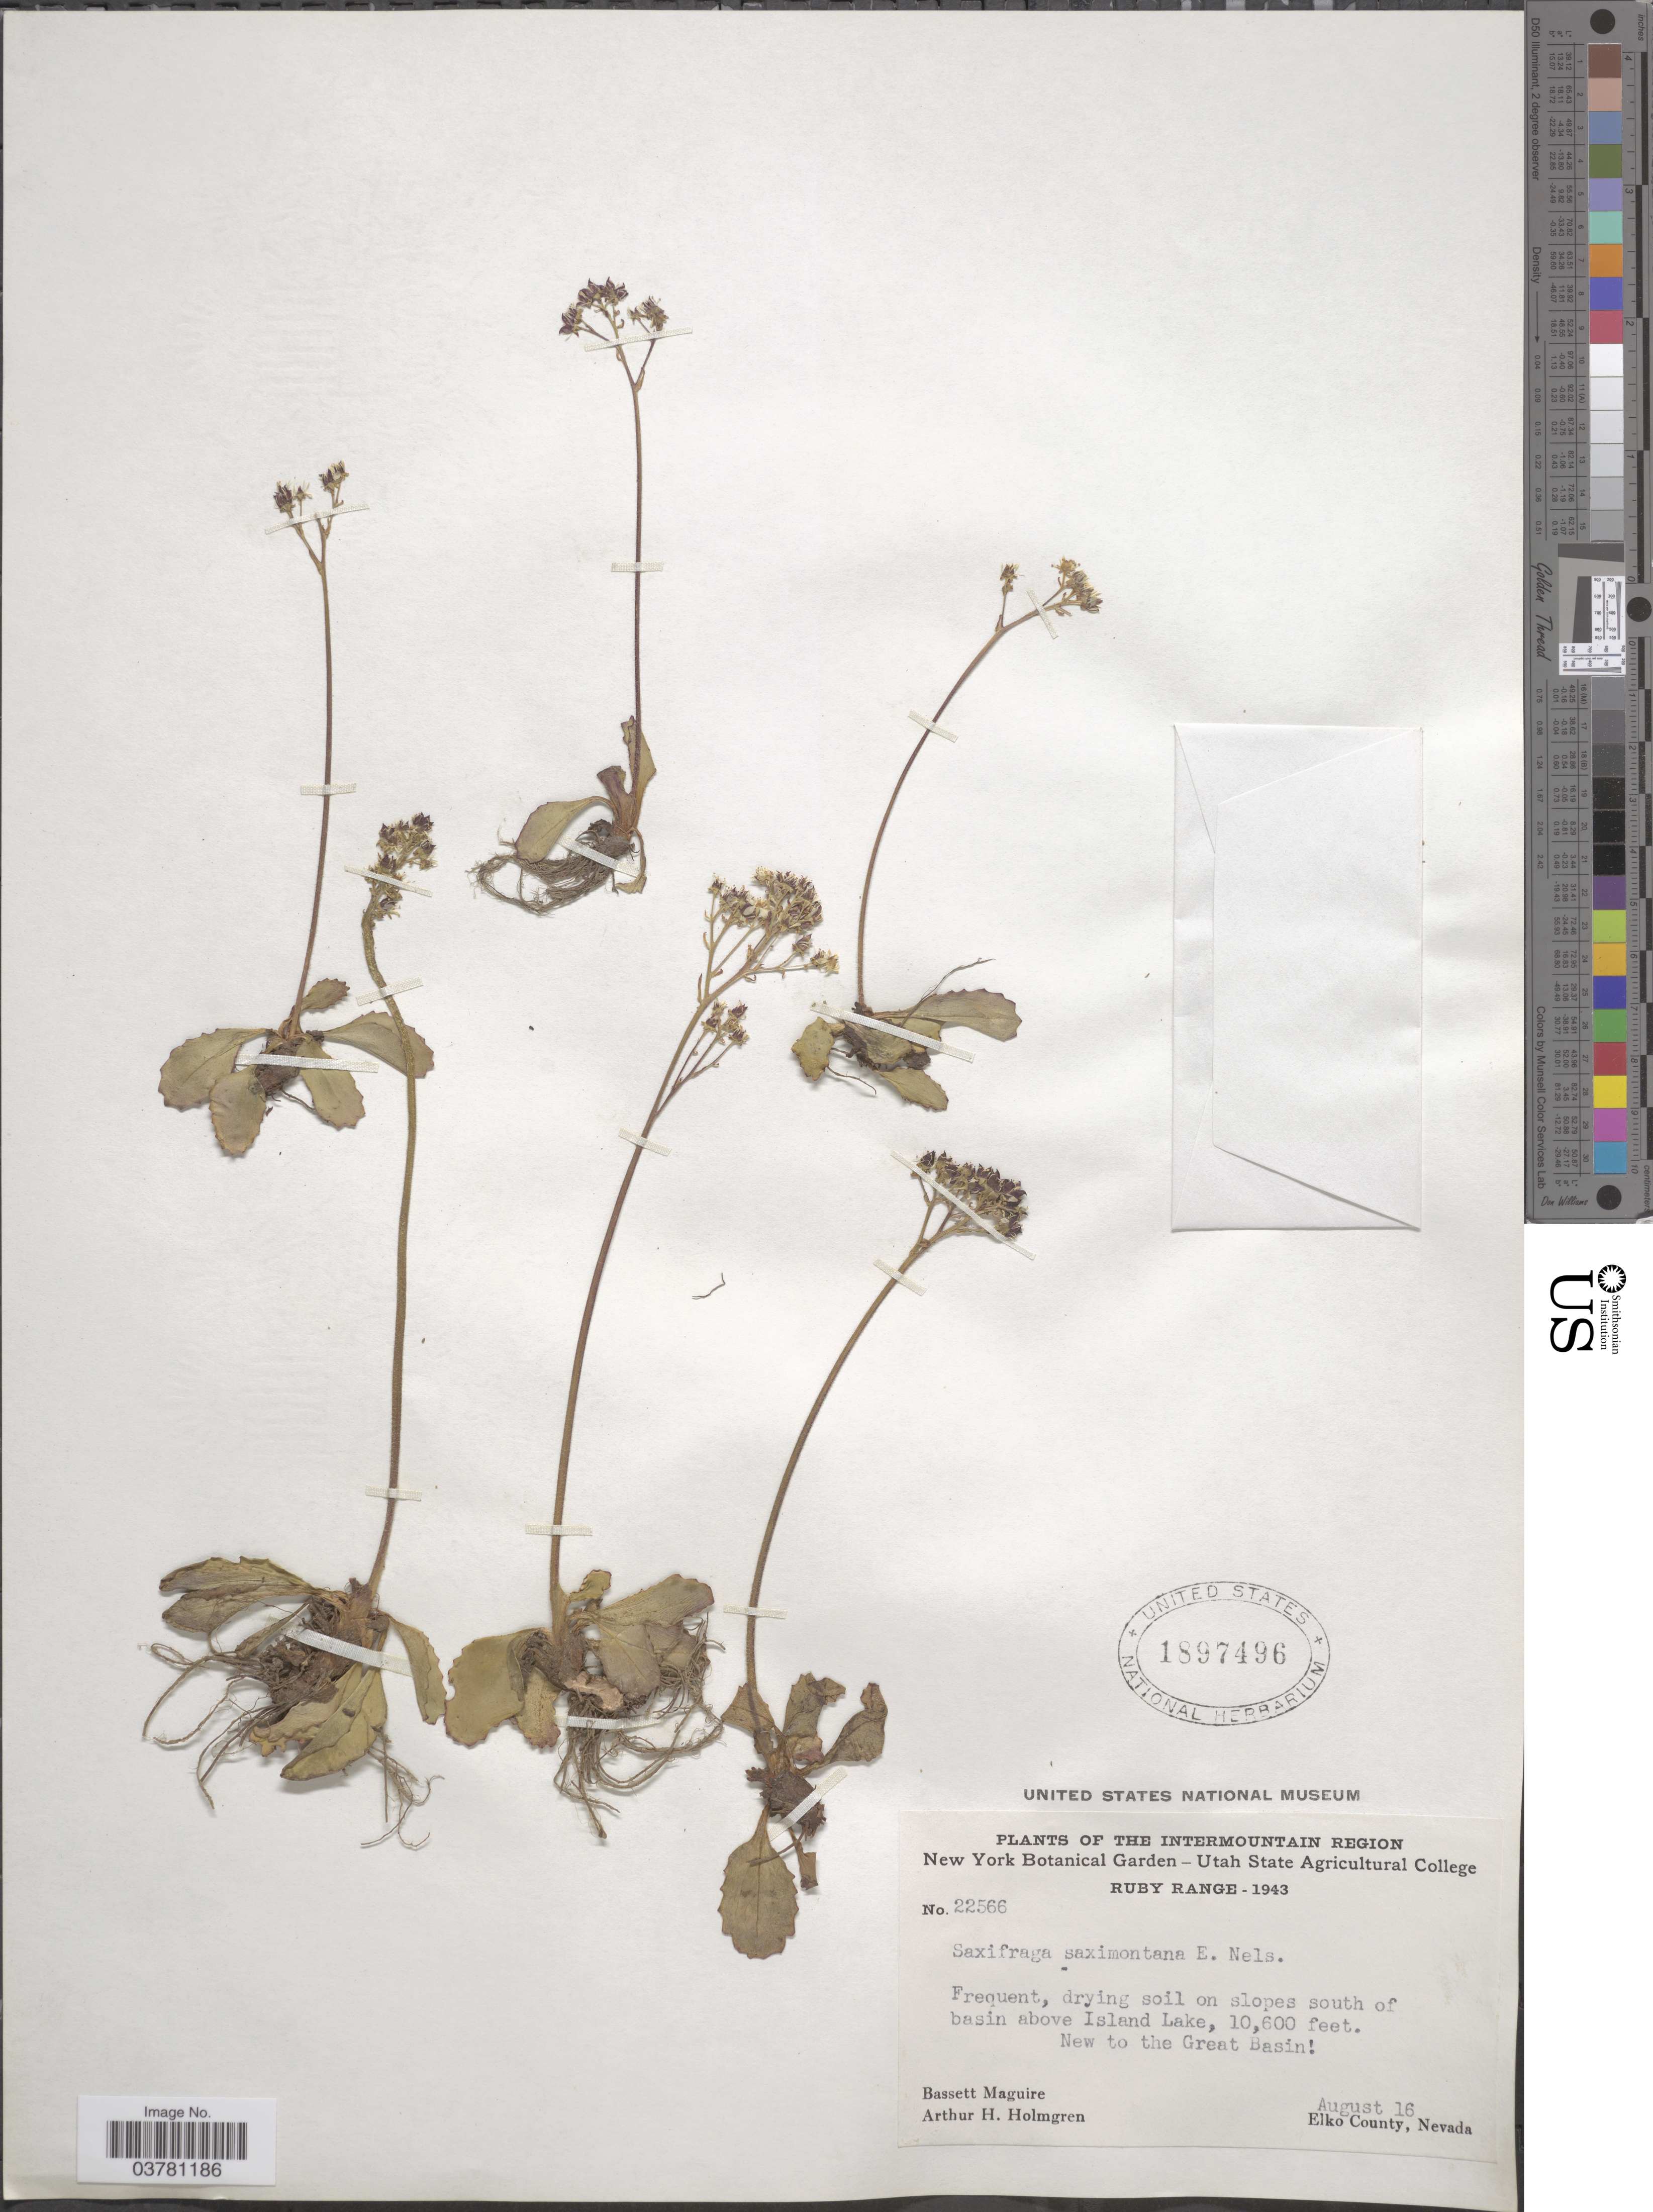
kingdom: Plantae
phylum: Tracheophyta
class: Magnoliopsida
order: Saxifragales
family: Saxifragaceae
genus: Micranthes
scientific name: Micranthes occidentalis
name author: (S. Watson) Small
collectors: B. Maguire & A. H. Holmgren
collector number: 22566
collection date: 1943-08-16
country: United States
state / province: Nevada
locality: Intermountain Region. Ruby Range -1943 [unsure placement] Frequent, drying soil on slopes south of basin above Island Lake, New to the Great Basin. Elko County.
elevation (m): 3231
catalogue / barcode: US 1897496